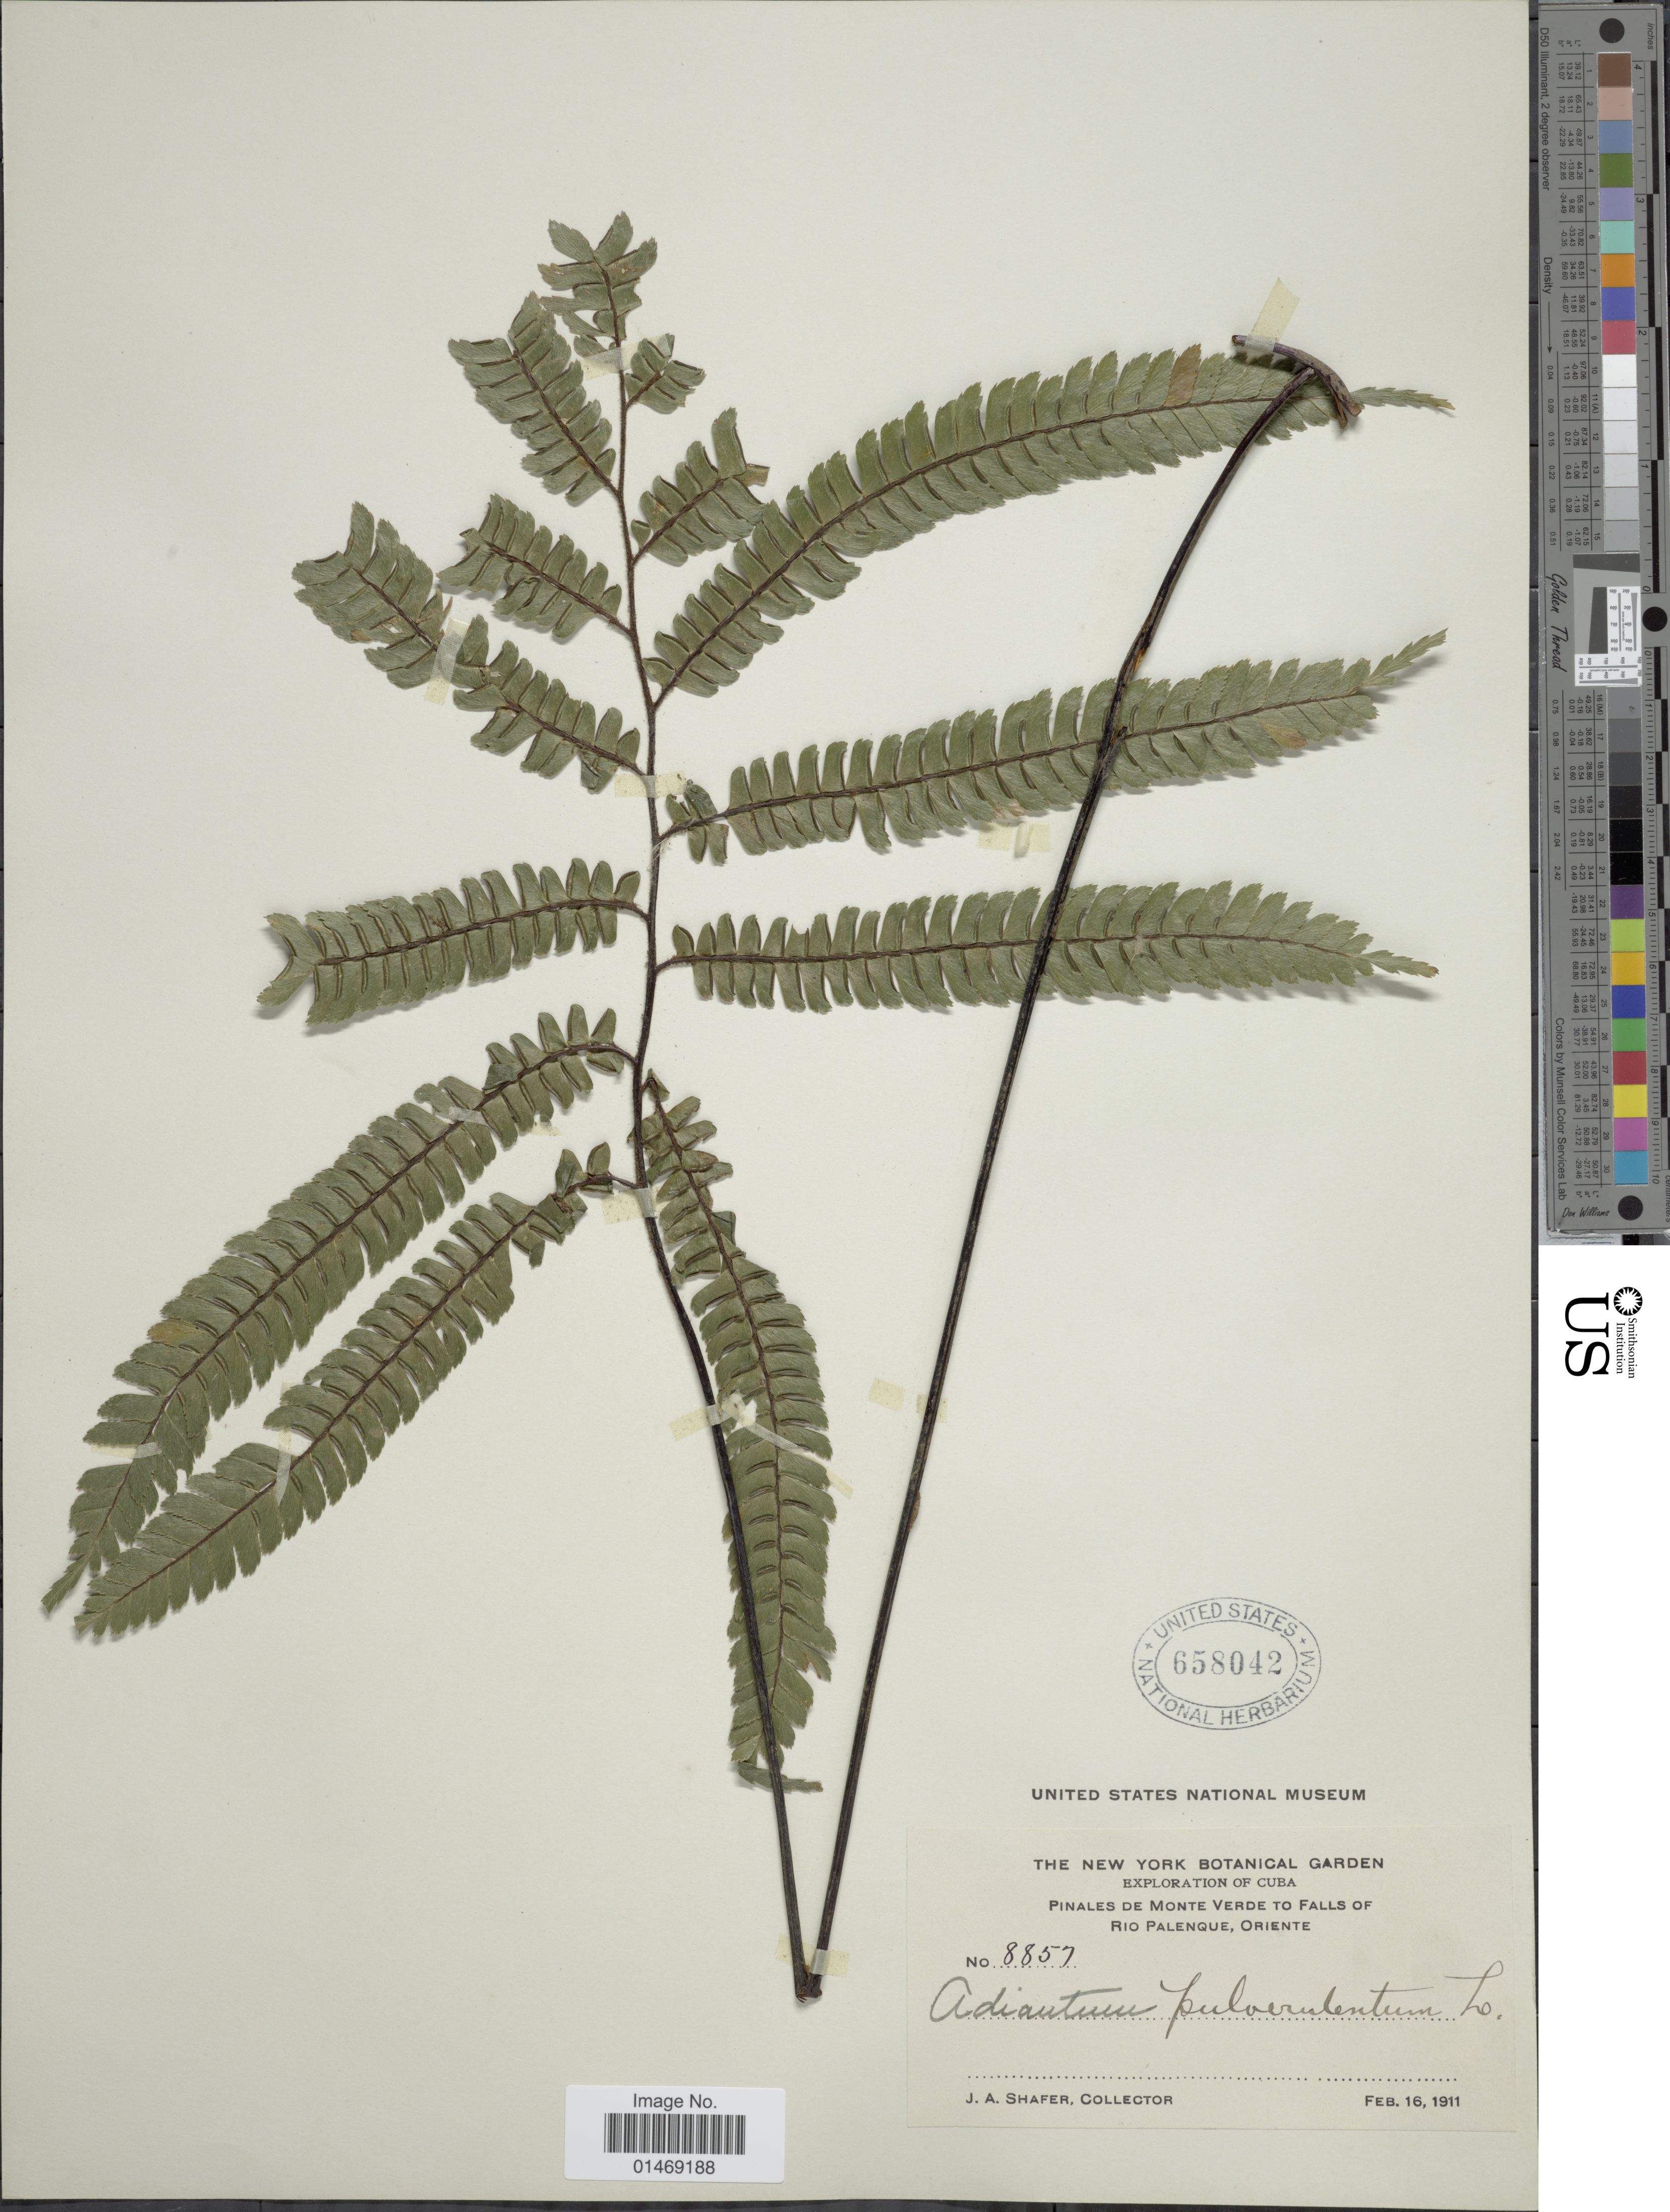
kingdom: Plantae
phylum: Tracheophyta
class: Polypodiopsida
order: Polypodiales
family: Pteridaceae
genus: Adiantum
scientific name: Adiantum pulverulentum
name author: L.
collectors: J. A. Shafer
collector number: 8857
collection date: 1911-02-16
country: Cuba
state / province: Oriente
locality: Pinales de Monte Verde to Falls of Rio Palenque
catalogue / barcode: US 658042